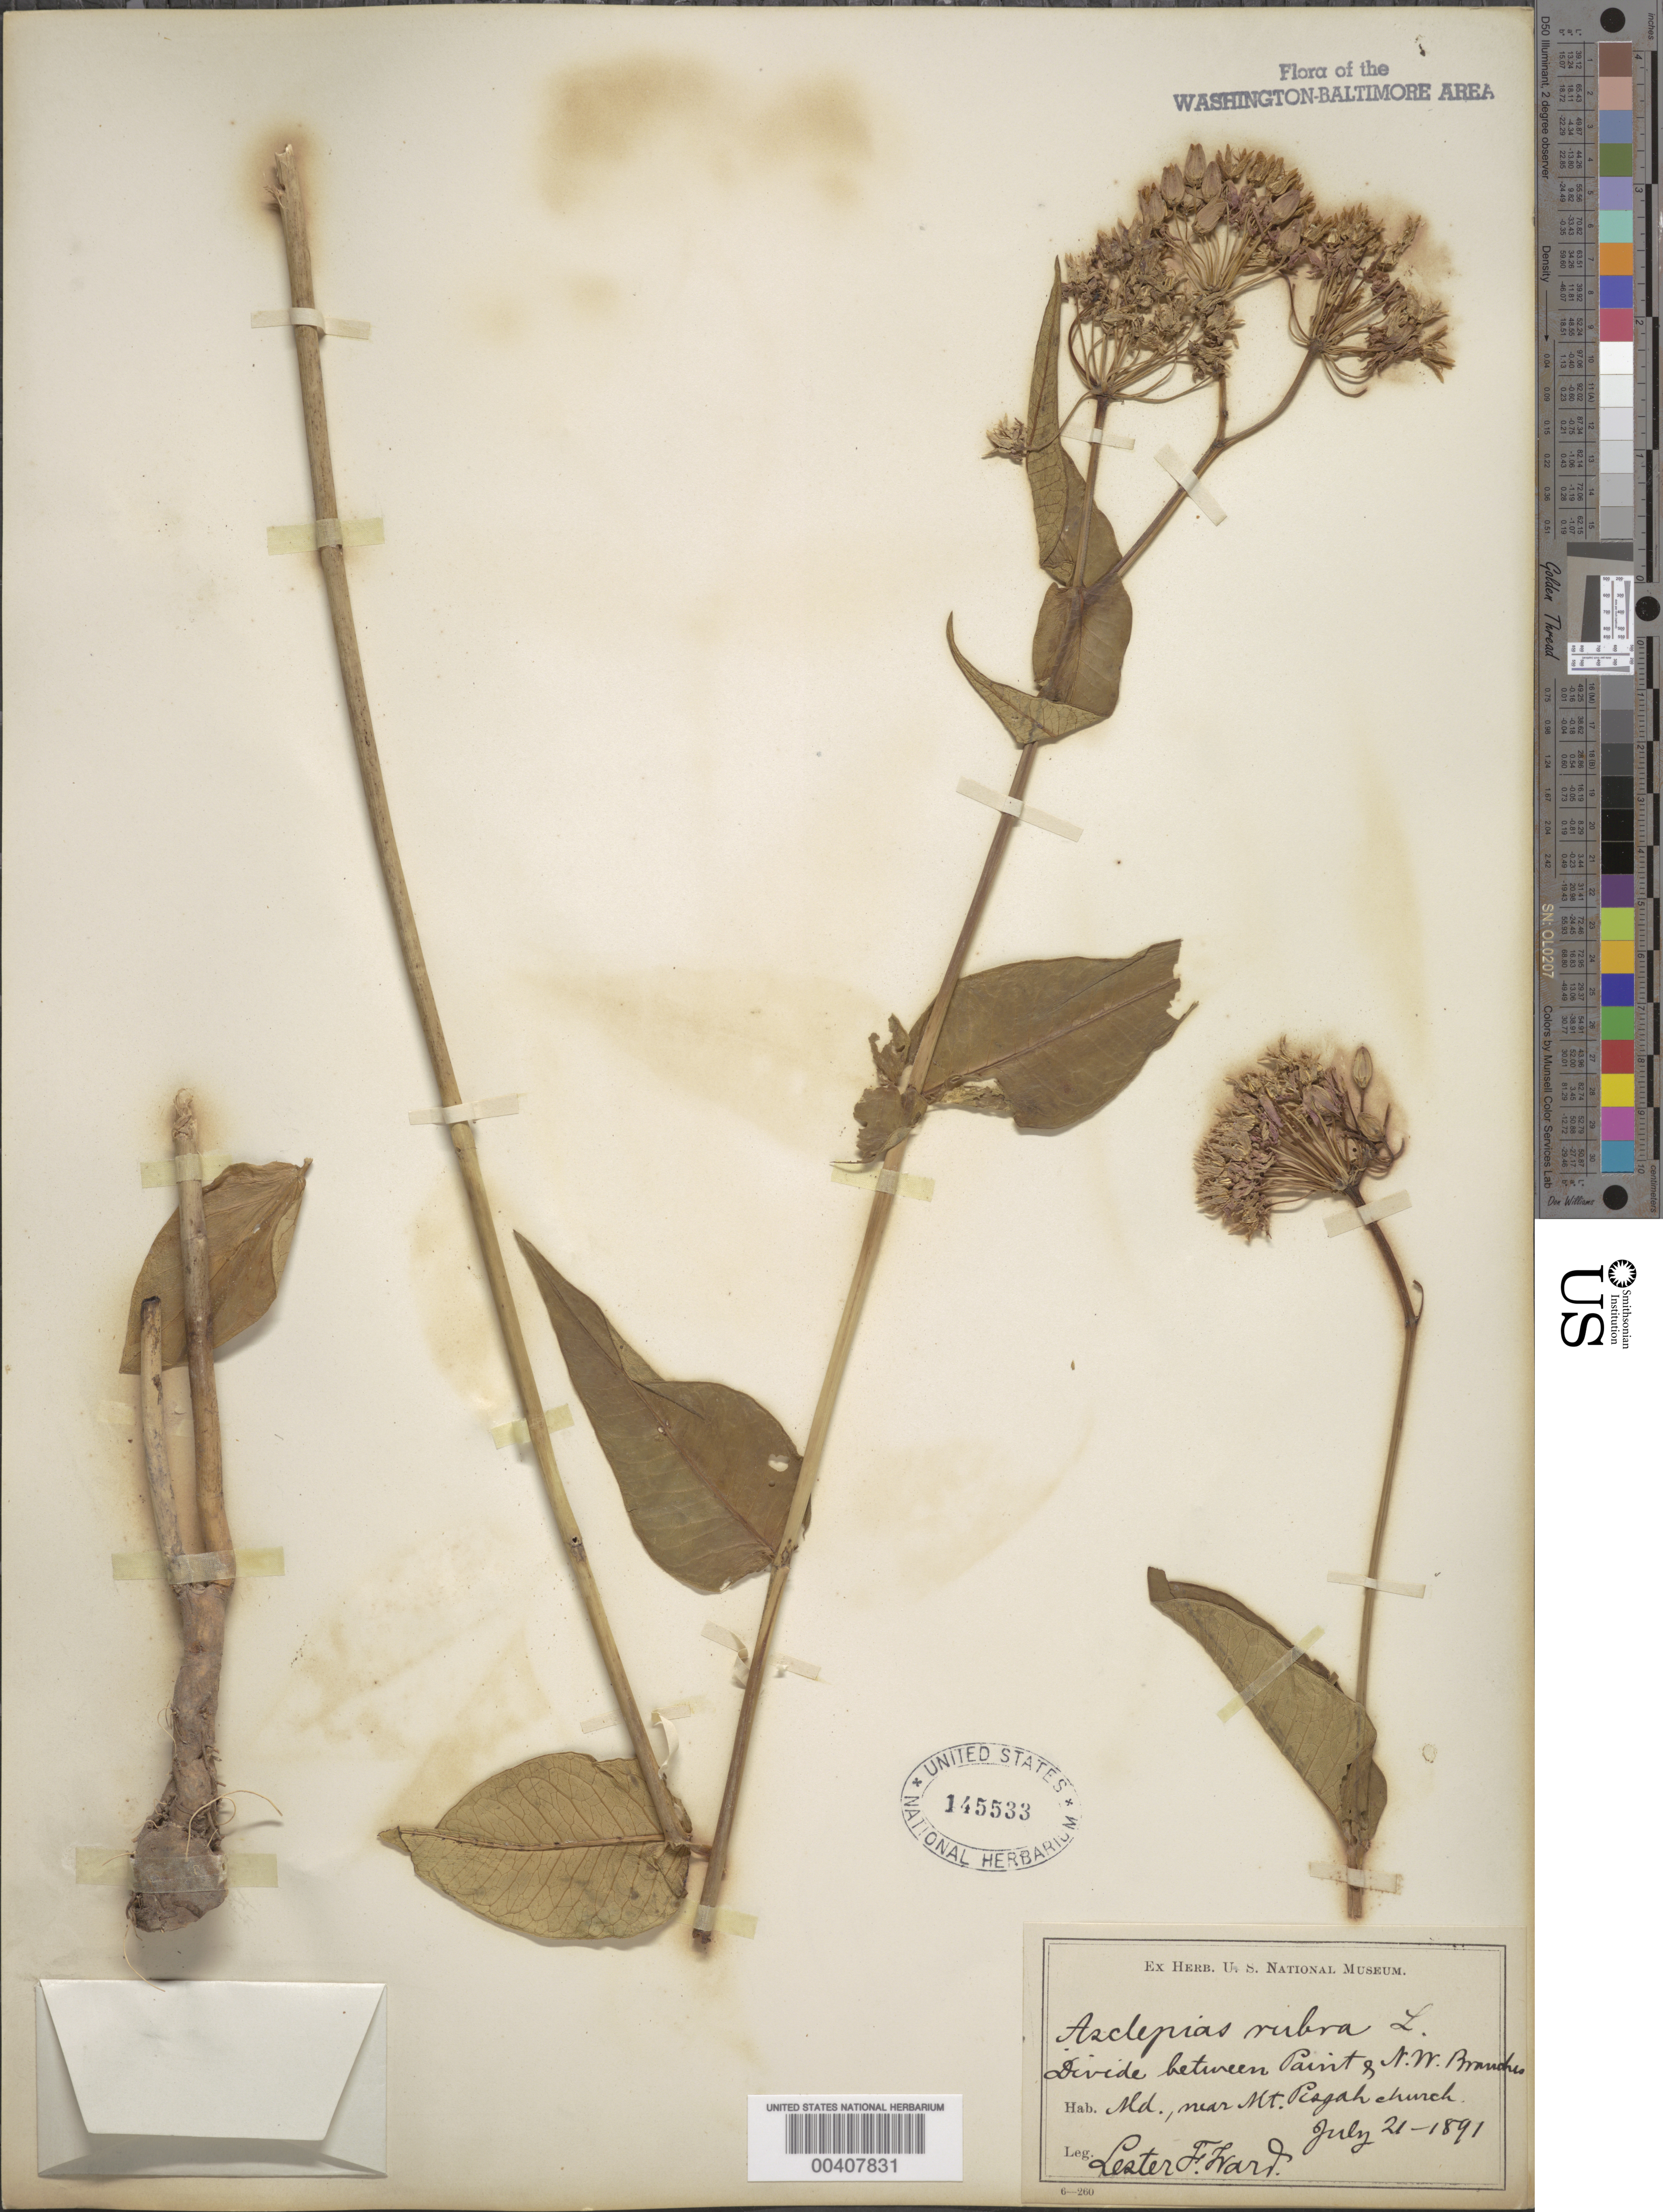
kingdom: Plantae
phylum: Tracheophyta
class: Magnoliopsida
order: Gentianales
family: Apocynaceae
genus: Asclepias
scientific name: Asclepias rubra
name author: L.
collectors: L. F. Ward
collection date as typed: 21 Jul 1891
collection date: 1891-07-21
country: United States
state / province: District of Columbia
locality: between Paint and Northwest Branch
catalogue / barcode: US 145533